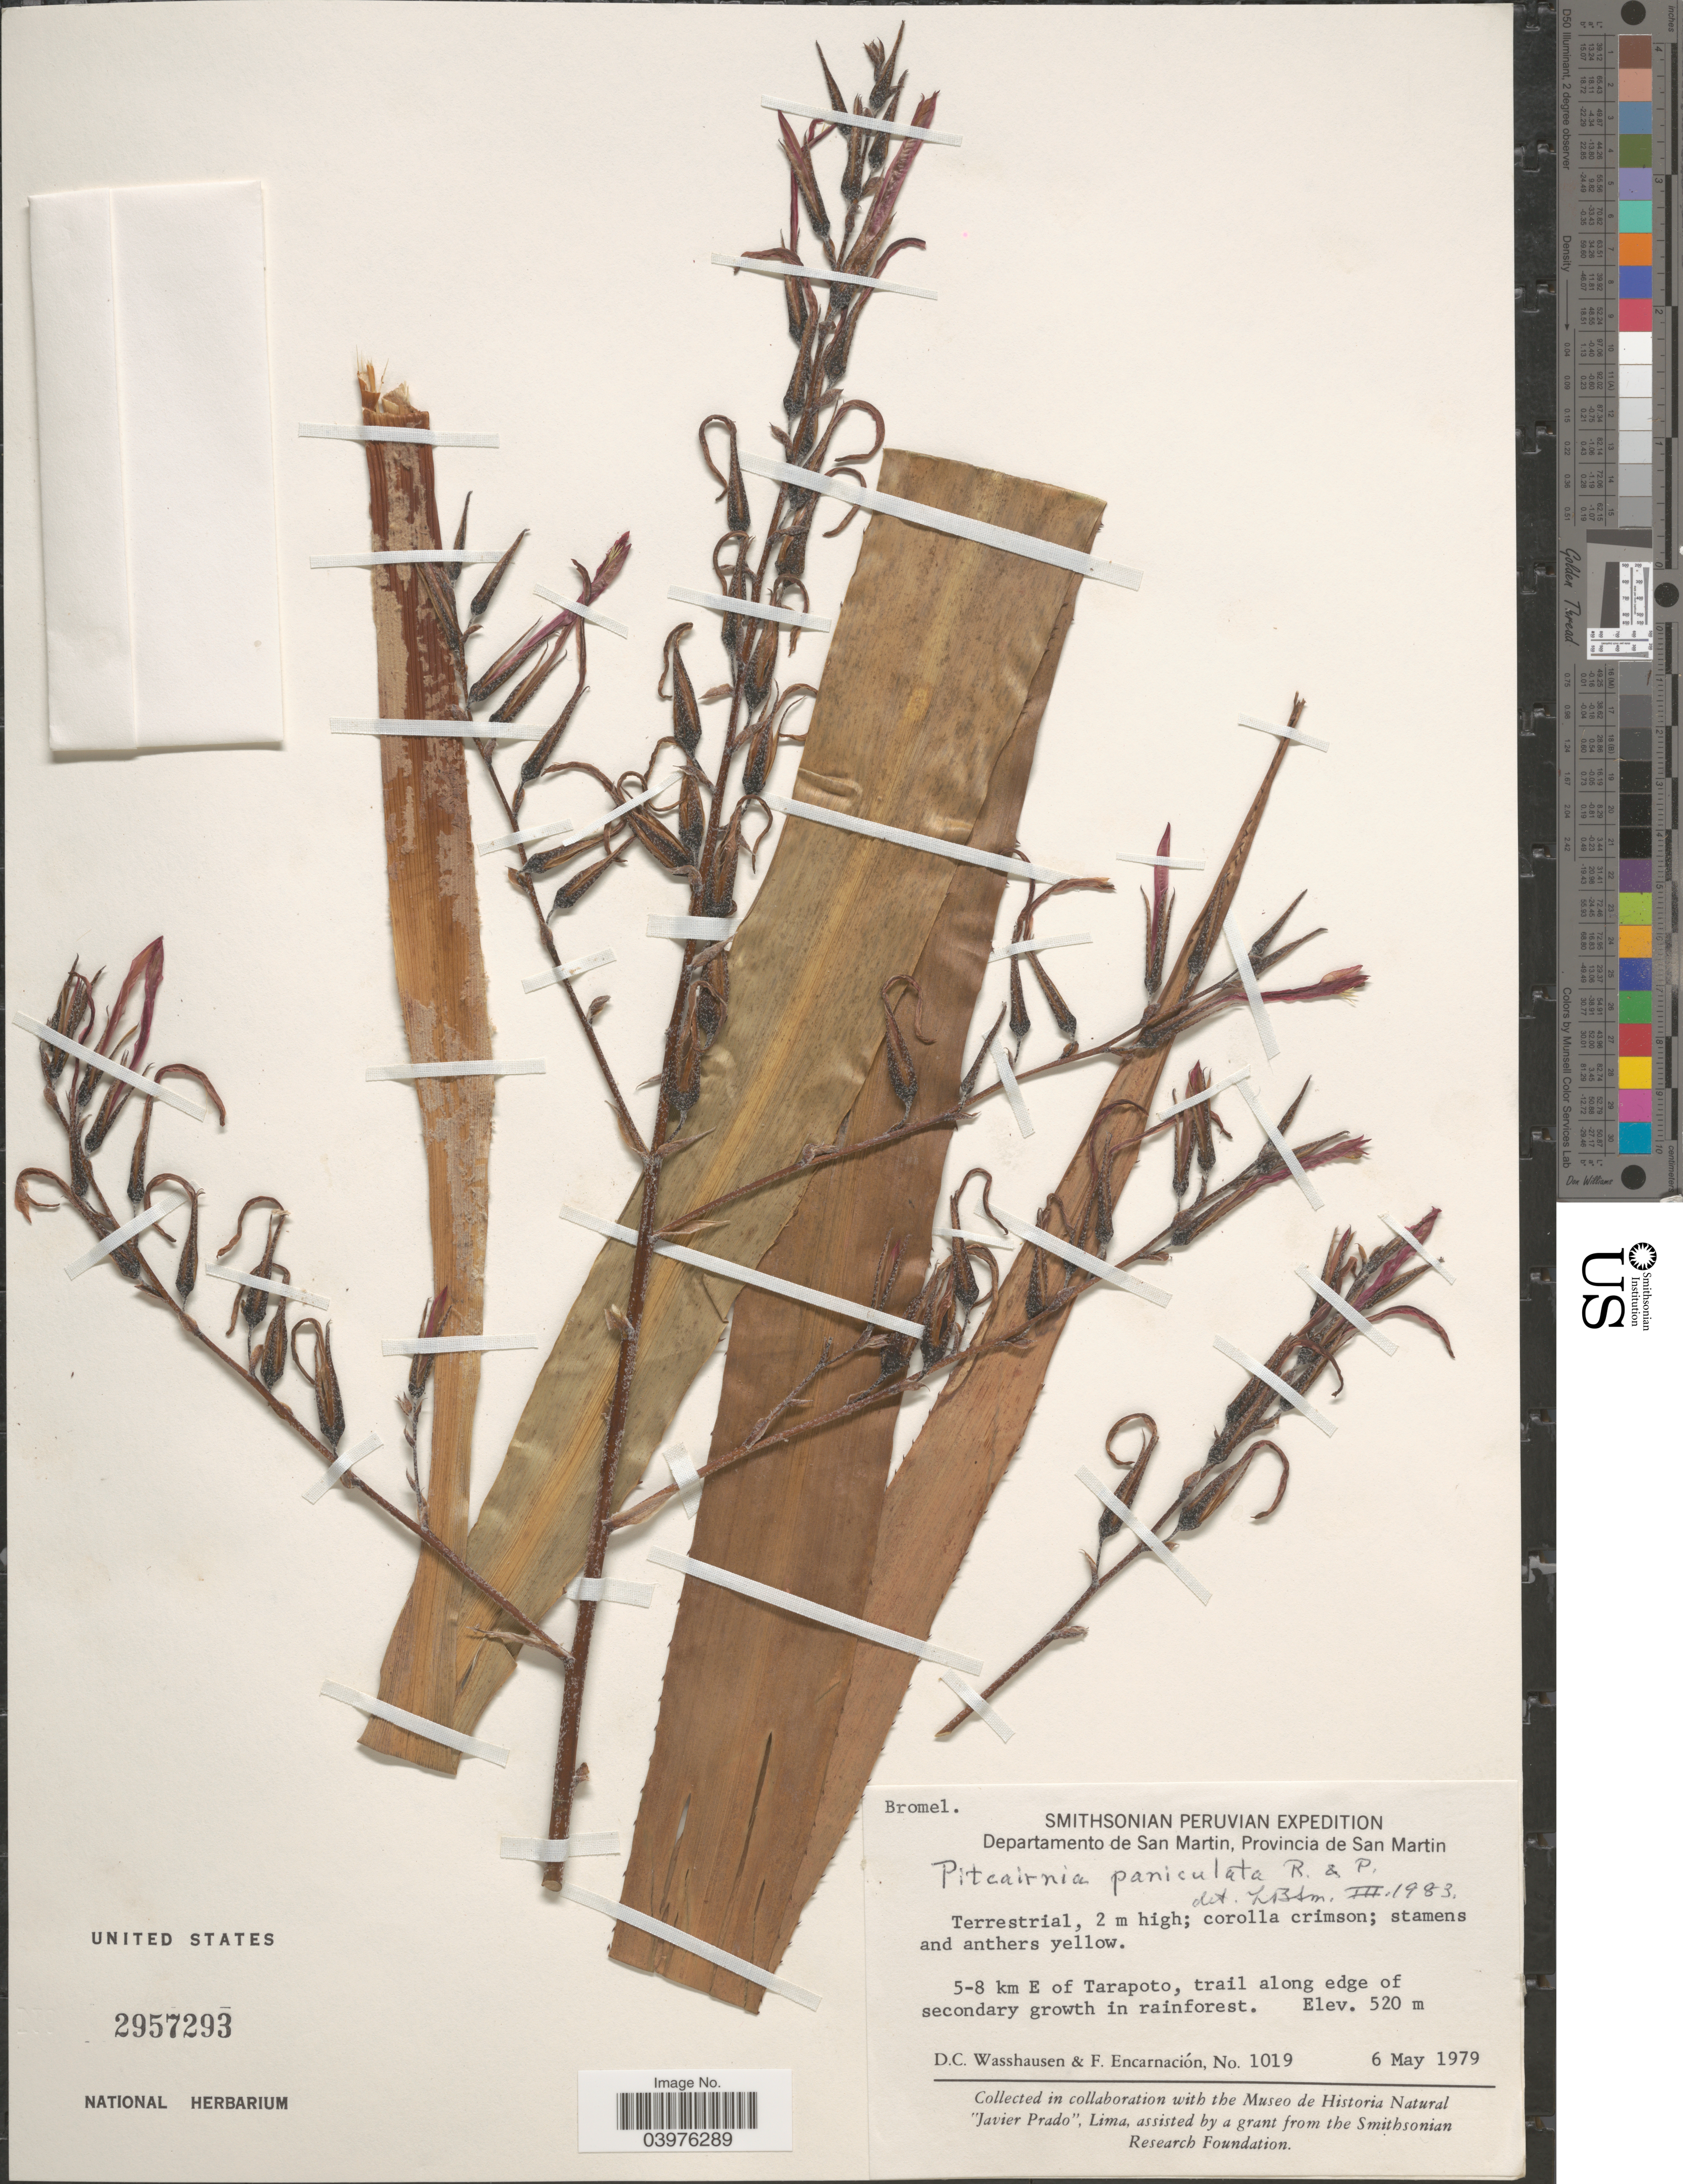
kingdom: Plantae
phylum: Tracheophyta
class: Liliopsida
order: Poales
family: Bromeliaceae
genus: Pitcairnia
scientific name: Pitcairnia paniculata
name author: (Ruiz & Pav.) Ruiz & Pav.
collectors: D. C. Wasshausen & F. Encarnación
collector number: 1019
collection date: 1979-05-06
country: Peru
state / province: San Martín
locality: Departamento de San Martín, Provincia de San Martin. 5-8 km E of Tarapoto.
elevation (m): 520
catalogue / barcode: US 2957293